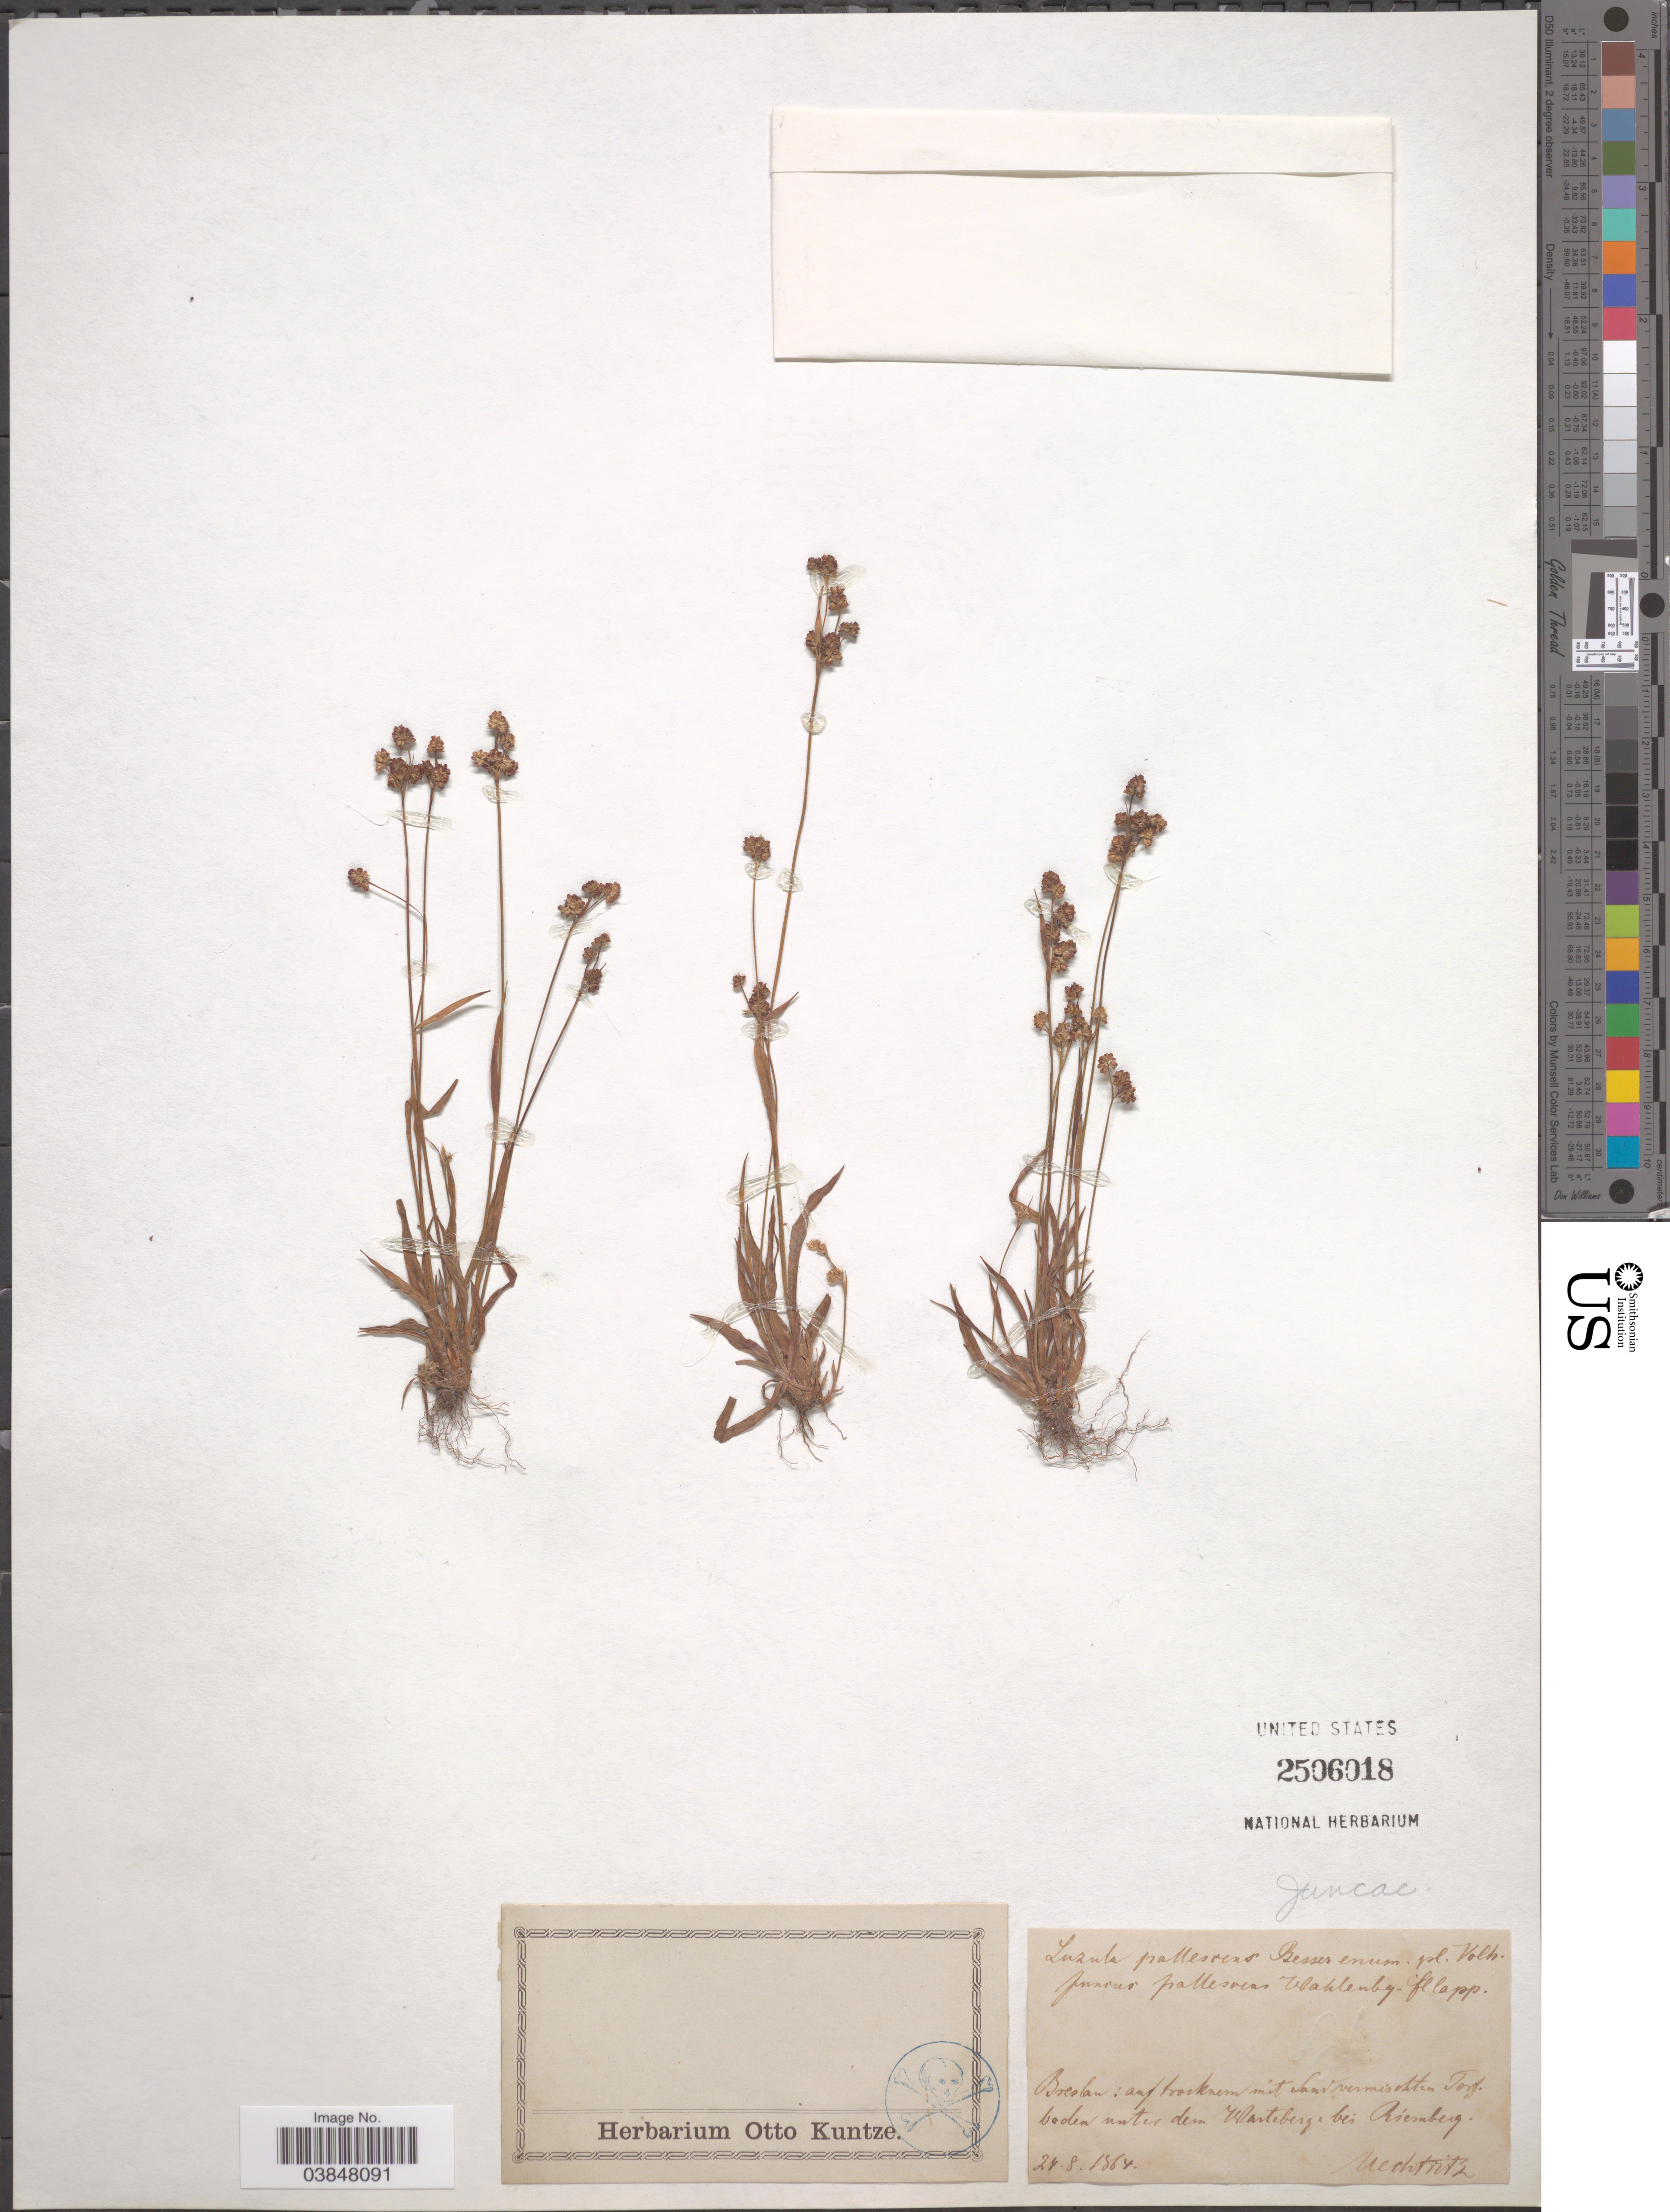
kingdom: Plantae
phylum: Tracheophyta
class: Liliopsida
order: Poales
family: Juncaceae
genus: Luzula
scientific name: Luzula pallescens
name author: Sw.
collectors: Uechtritz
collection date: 1864-08-24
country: Poland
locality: Breslau: auf trocknem mit Sandvermischten Torff [interpreted]. boden nuter dem Islanteberg [interpreted] bei Riemberg.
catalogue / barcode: US 2506018